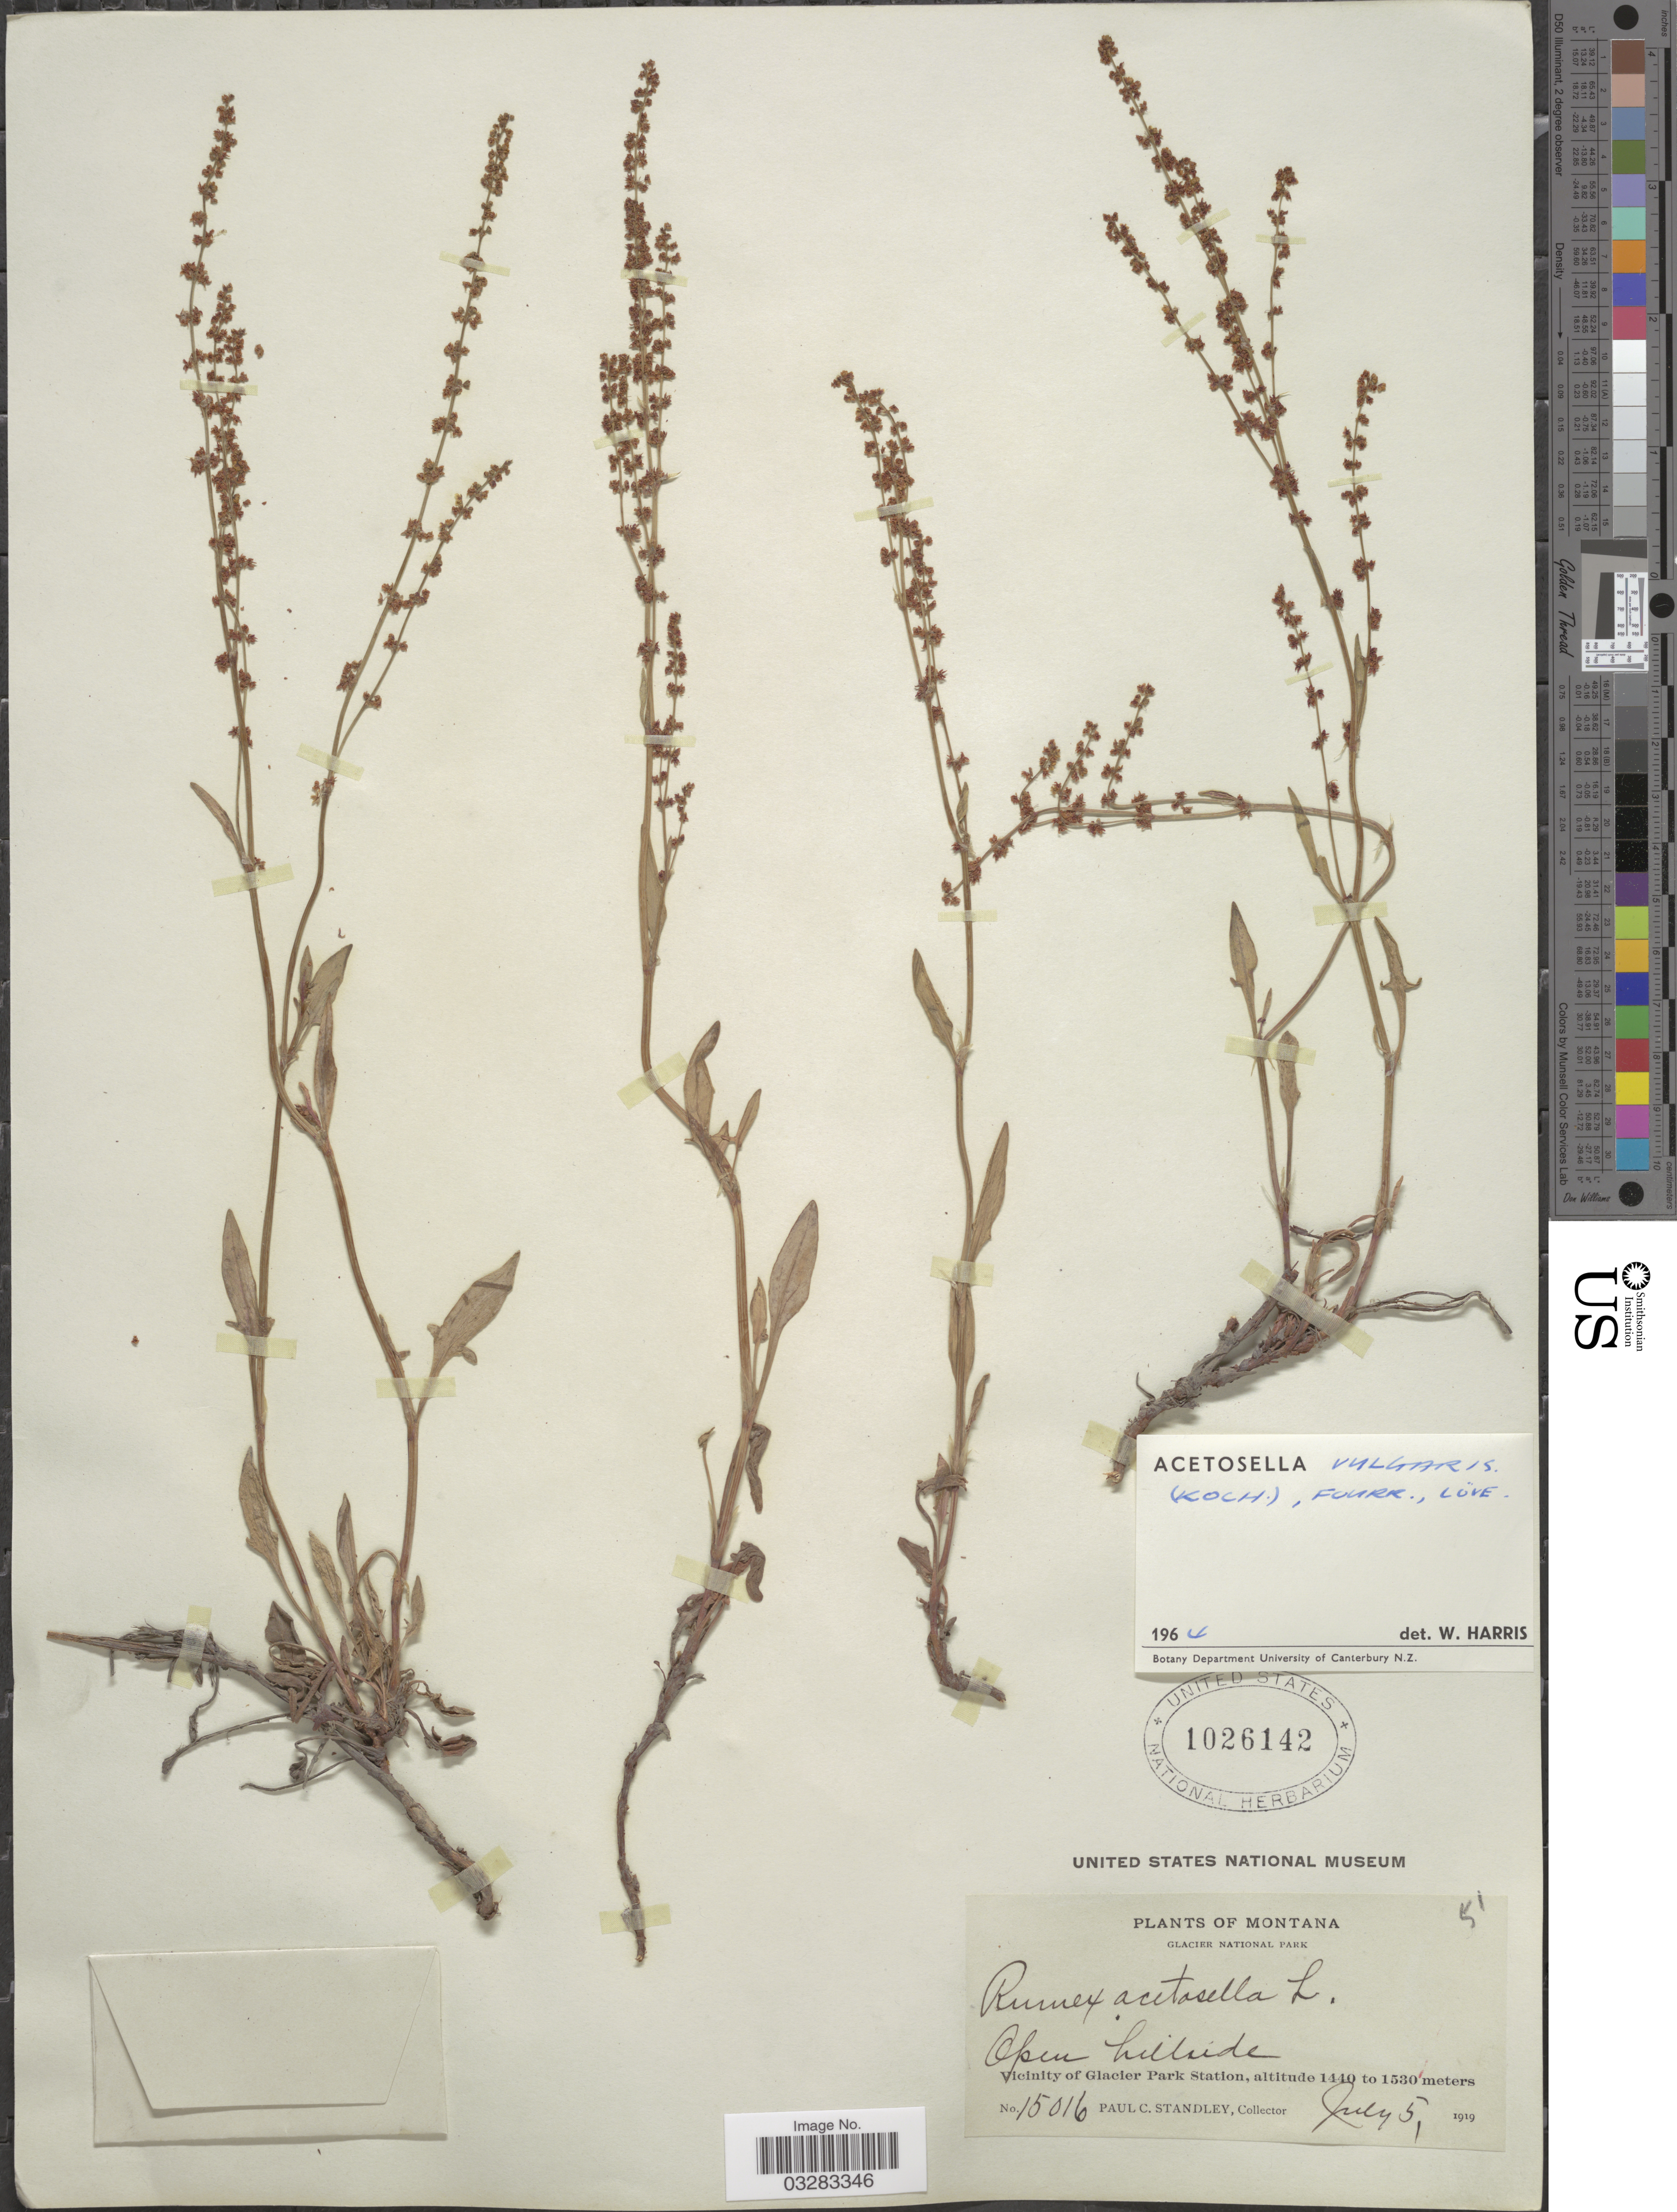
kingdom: Plantae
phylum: Tracheophyta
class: Magnoliopsida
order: Caryophyllales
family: Polygonaceae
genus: Rumex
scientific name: Rumex acetosella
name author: L.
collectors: P. C. Standley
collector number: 15016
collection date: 1919-07-05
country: United States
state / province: Montana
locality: Glacier National Park. Vicinity of Glacier Park Station.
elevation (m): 1440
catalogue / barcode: US 1026142